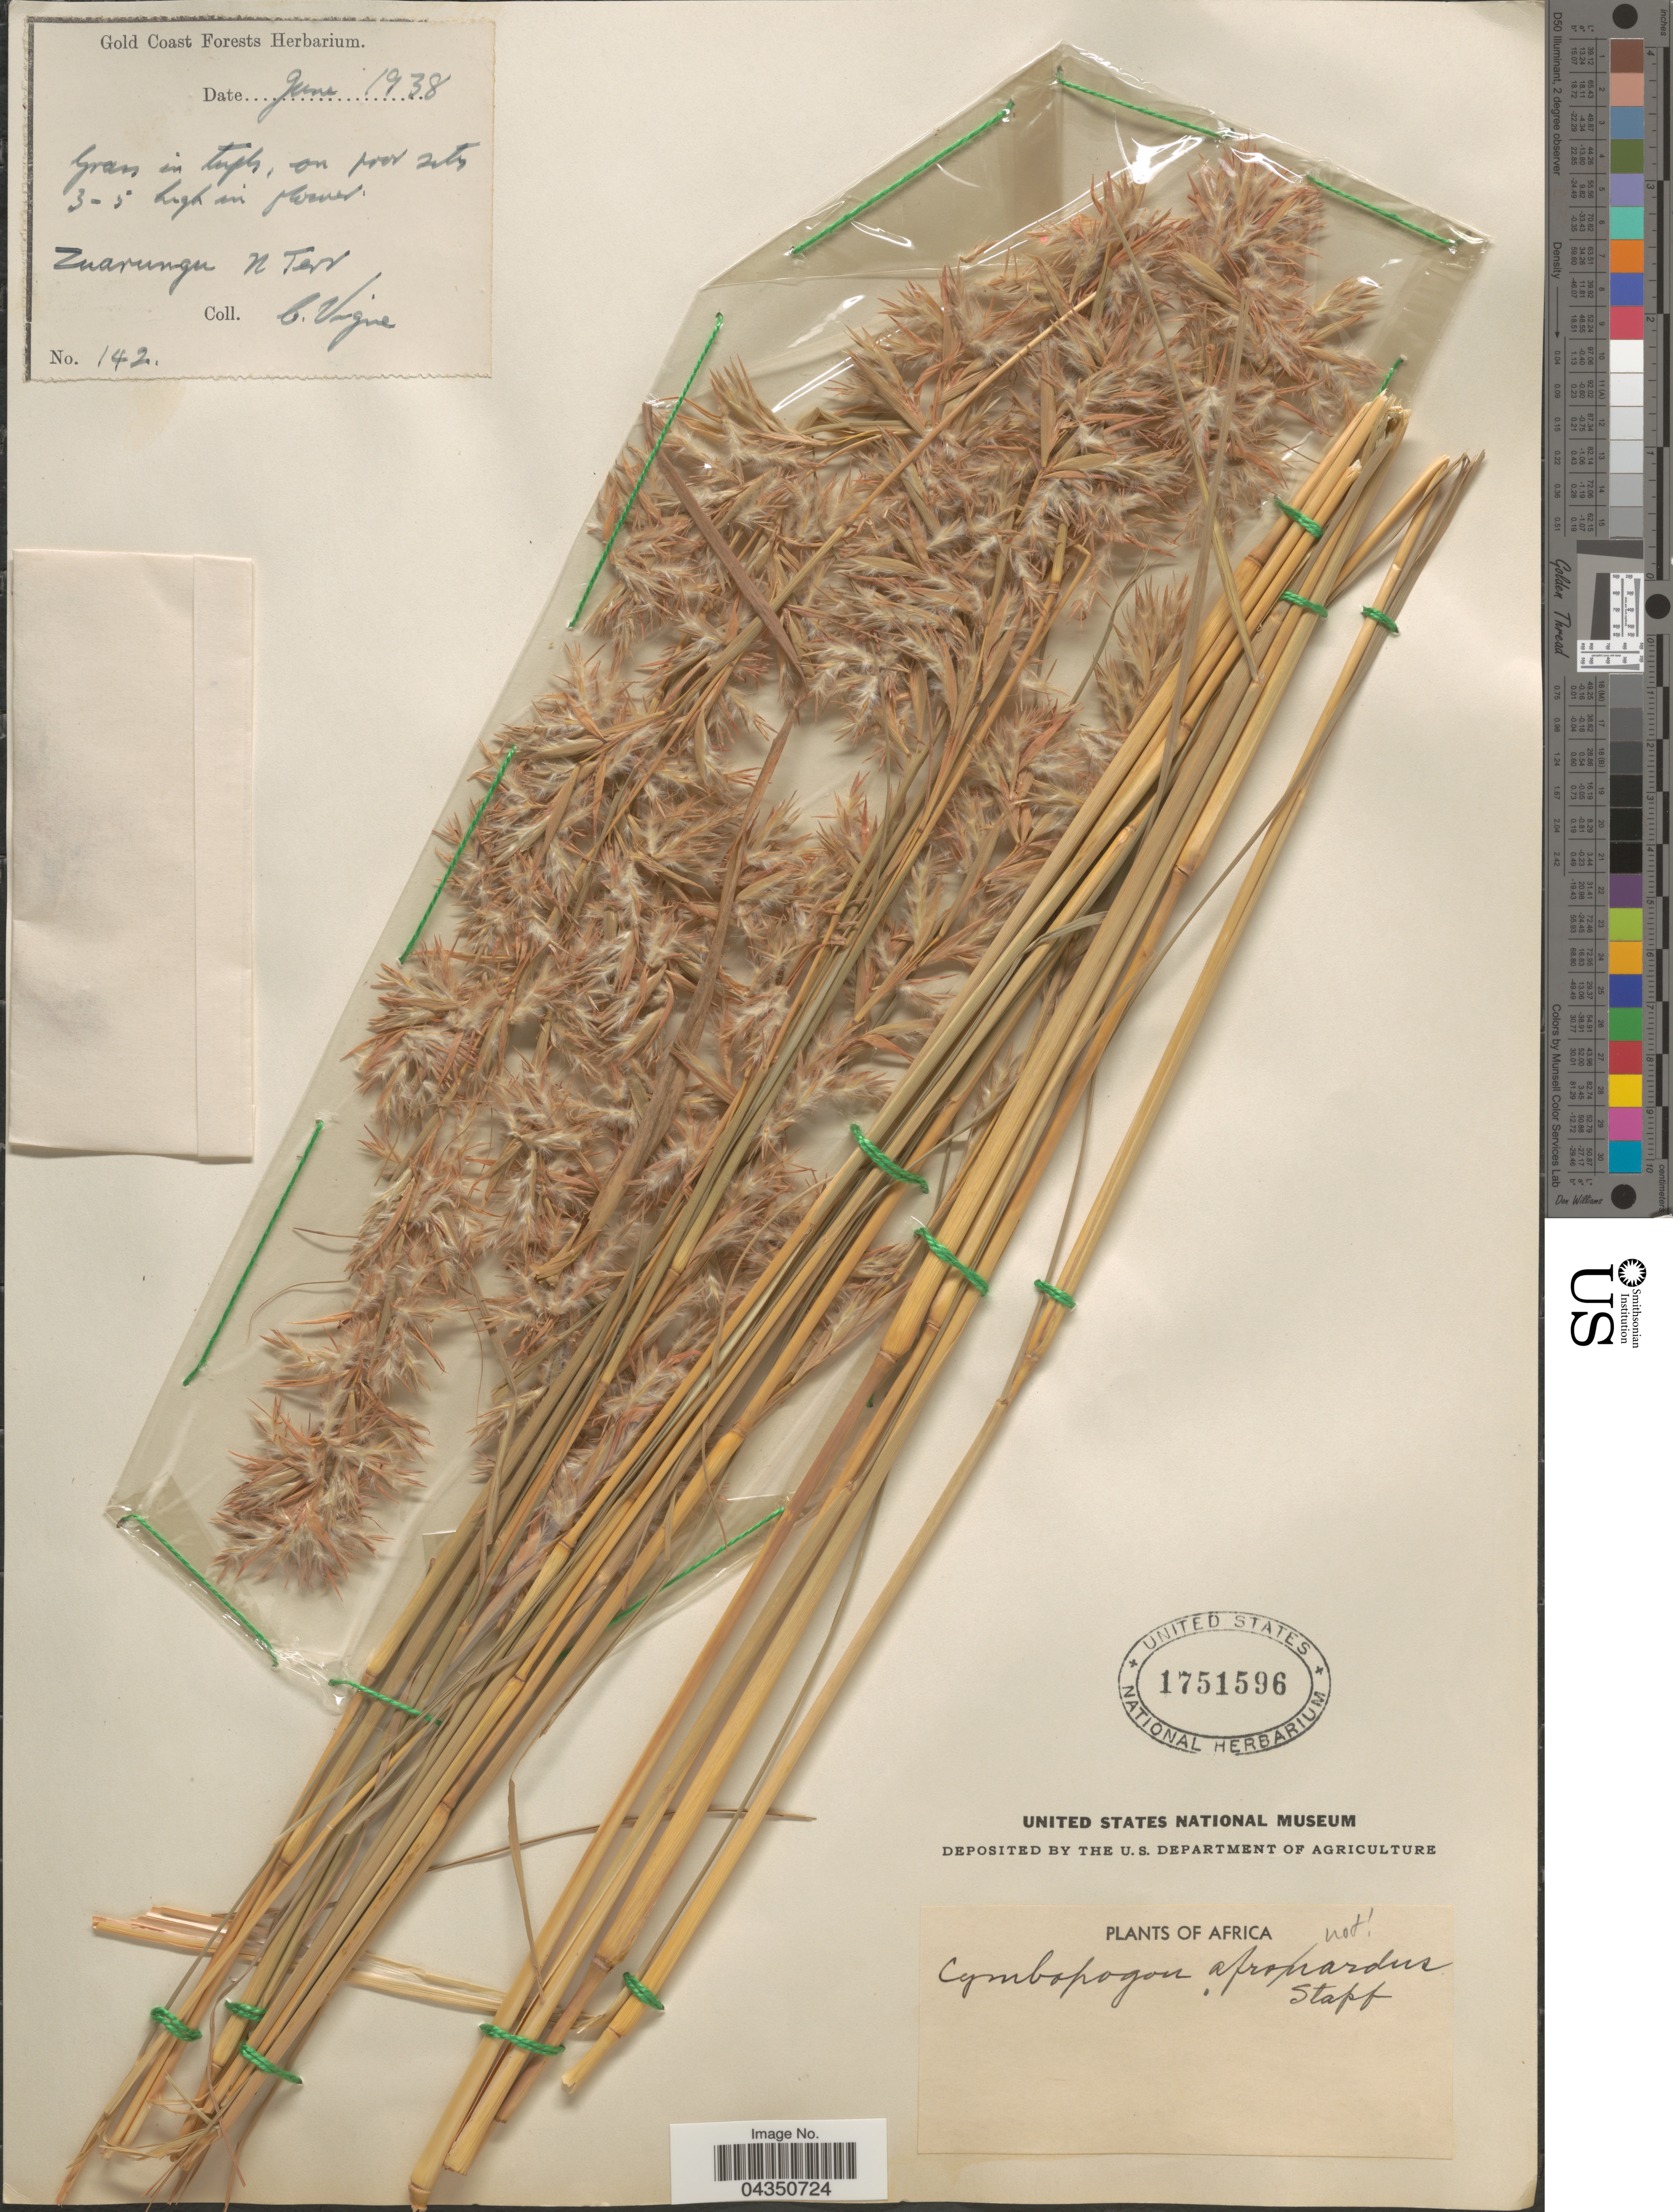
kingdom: Plantae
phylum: Tracheophyta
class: Liliopsida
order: Poales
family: Poaceae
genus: Cymbopogon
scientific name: Cymbopogon sp.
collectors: C. Vigne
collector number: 142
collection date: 1938-06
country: Ghana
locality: Zuarungu. N Terr.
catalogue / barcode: US 1751596